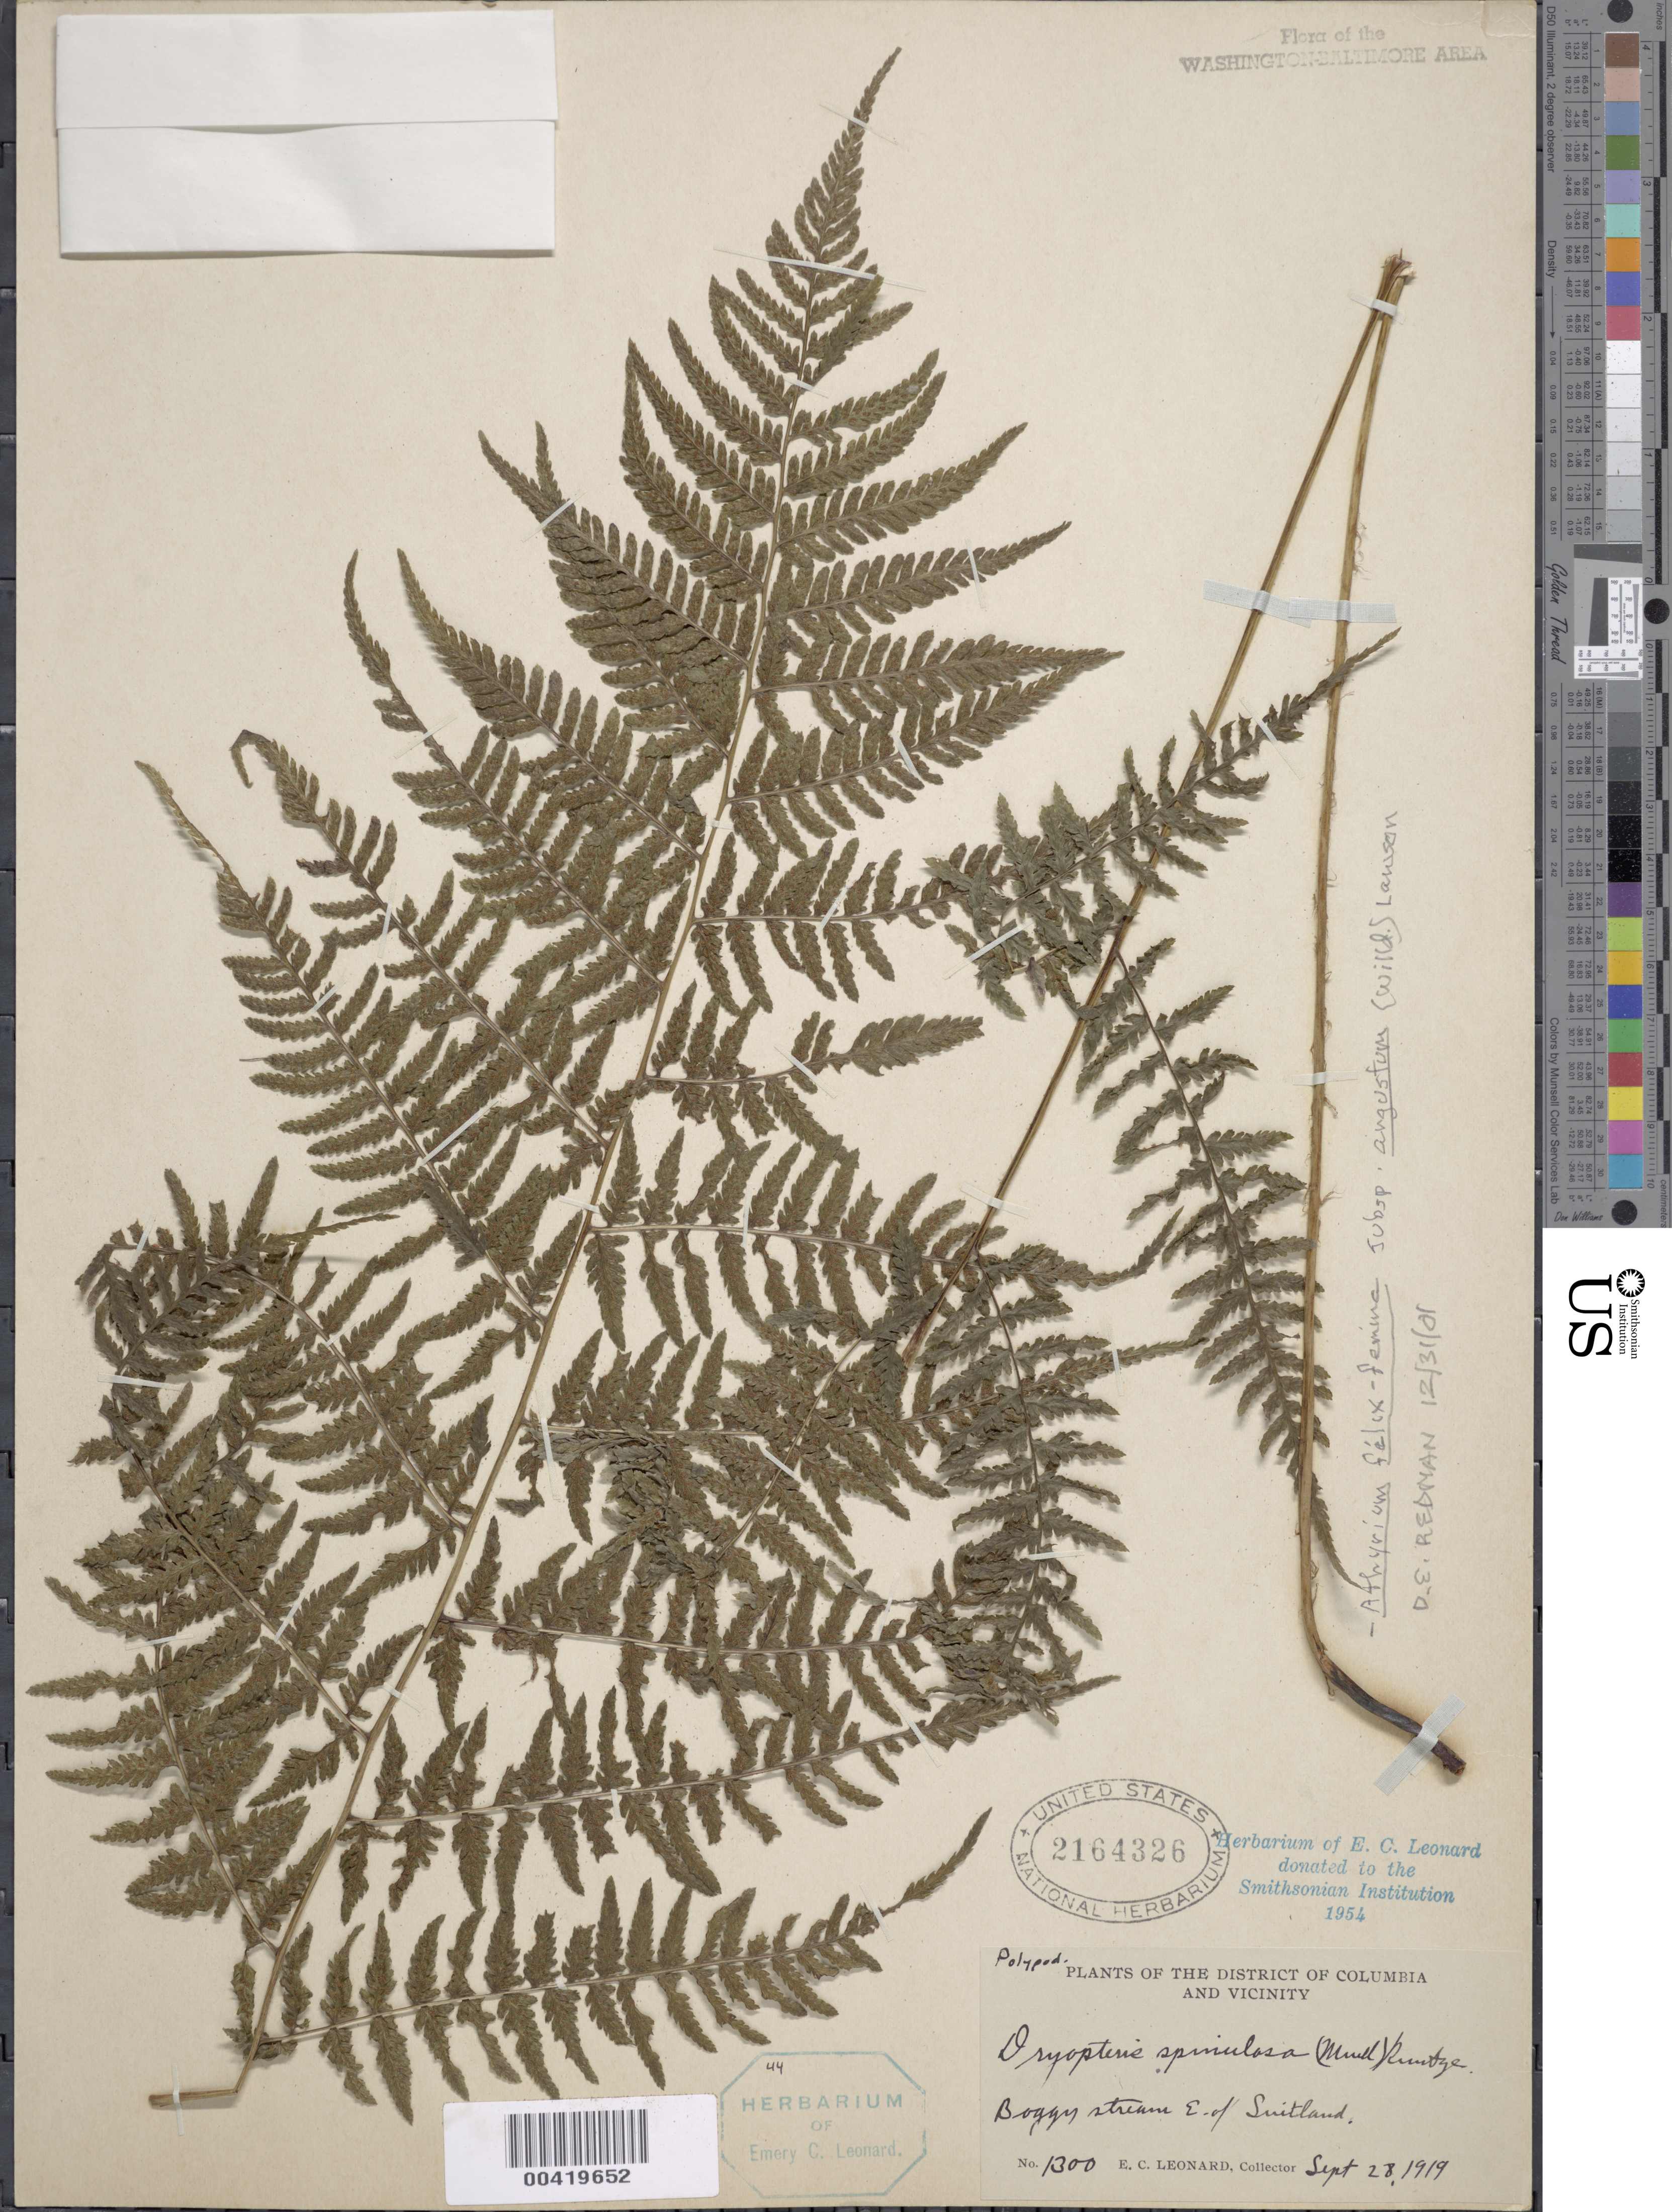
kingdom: Plantae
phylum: Tracheophyta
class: Polypodiopsida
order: Polypodiales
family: Athyriaceae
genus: Athyrium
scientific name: Athyrium filix-femina subsp. angustatum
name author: (Willd.) R.T. Clausen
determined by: Redman, D. E.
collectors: E. C. Leonard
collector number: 1300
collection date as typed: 28 Sep 1919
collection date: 1919-09-28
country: United States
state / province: Maryland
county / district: Prince George's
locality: East of Suitland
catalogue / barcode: US 2164326